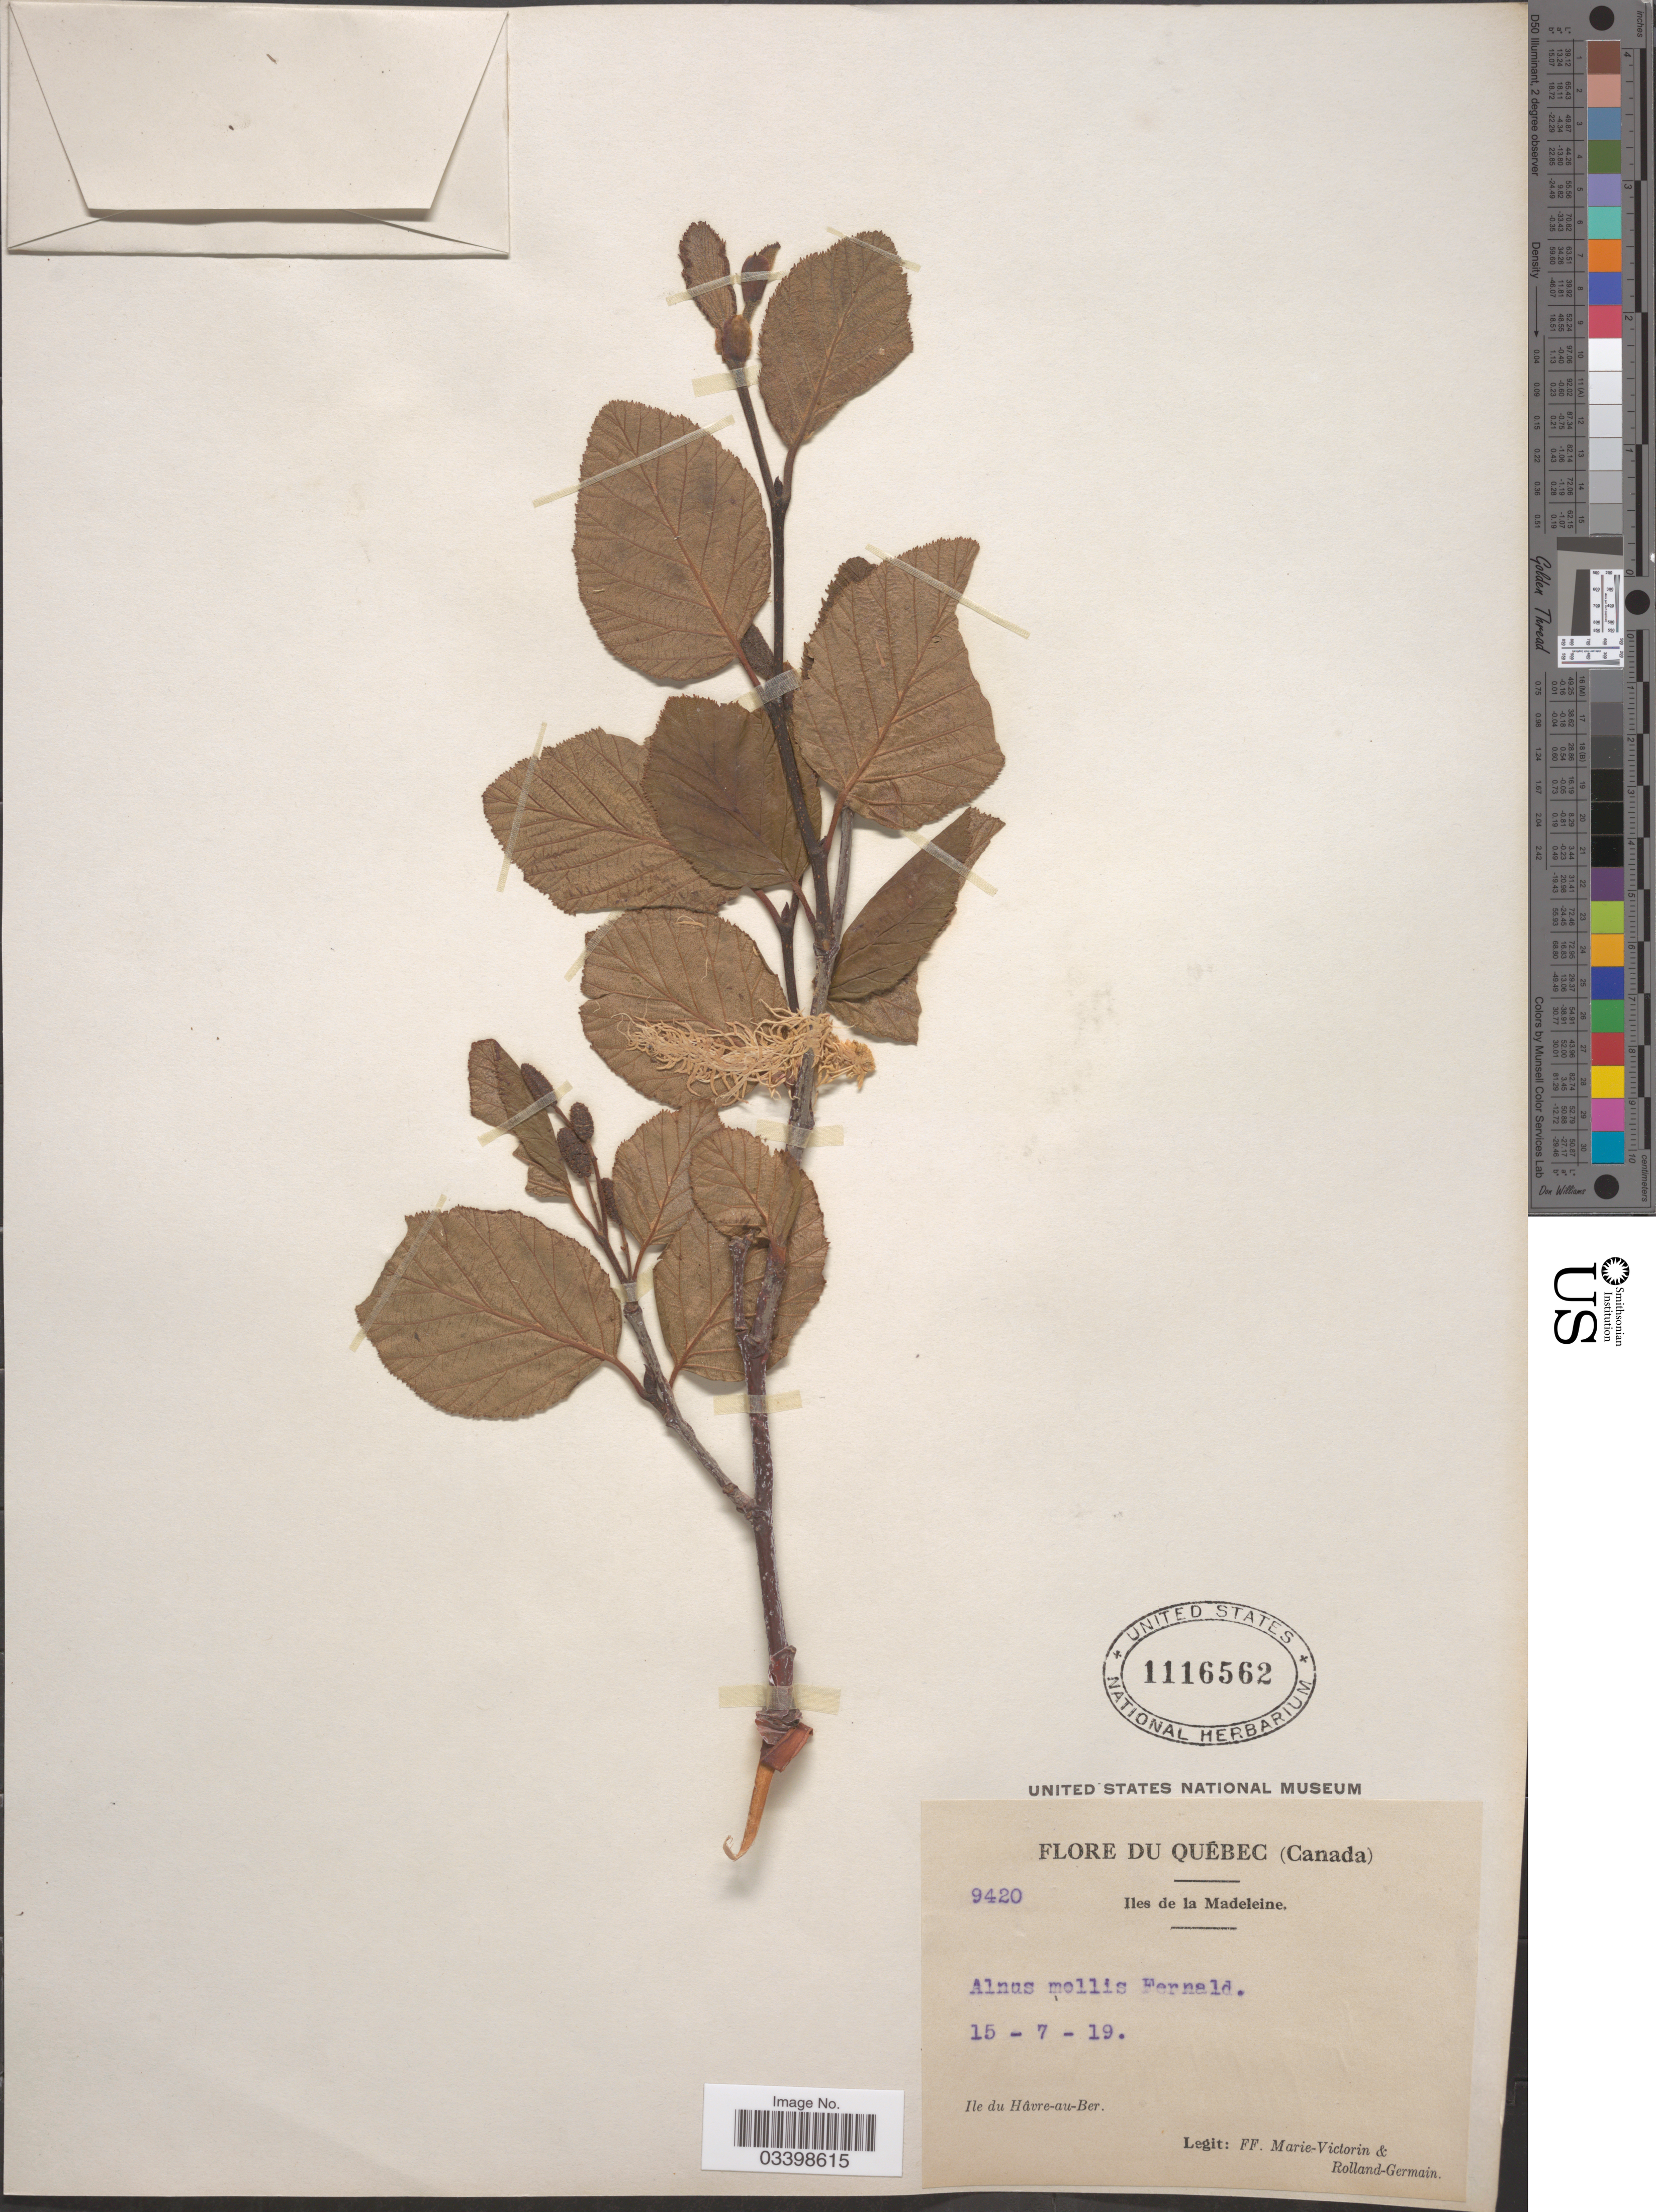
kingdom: Plantae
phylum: Tracheophyta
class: Magnoliopsida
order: Fagales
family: Betulaceae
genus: Alnus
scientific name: Alnus viridis subsp. crispa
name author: (Aiton) Turrill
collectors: F. Marie-Victorin & Rolland-Germain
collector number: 9420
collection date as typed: Transcribed d/m/y: 15/7/19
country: Canada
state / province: Quebec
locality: Iles de la Madeleine. Ile du Hâvre-au-Ber.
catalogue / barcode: US 1116562